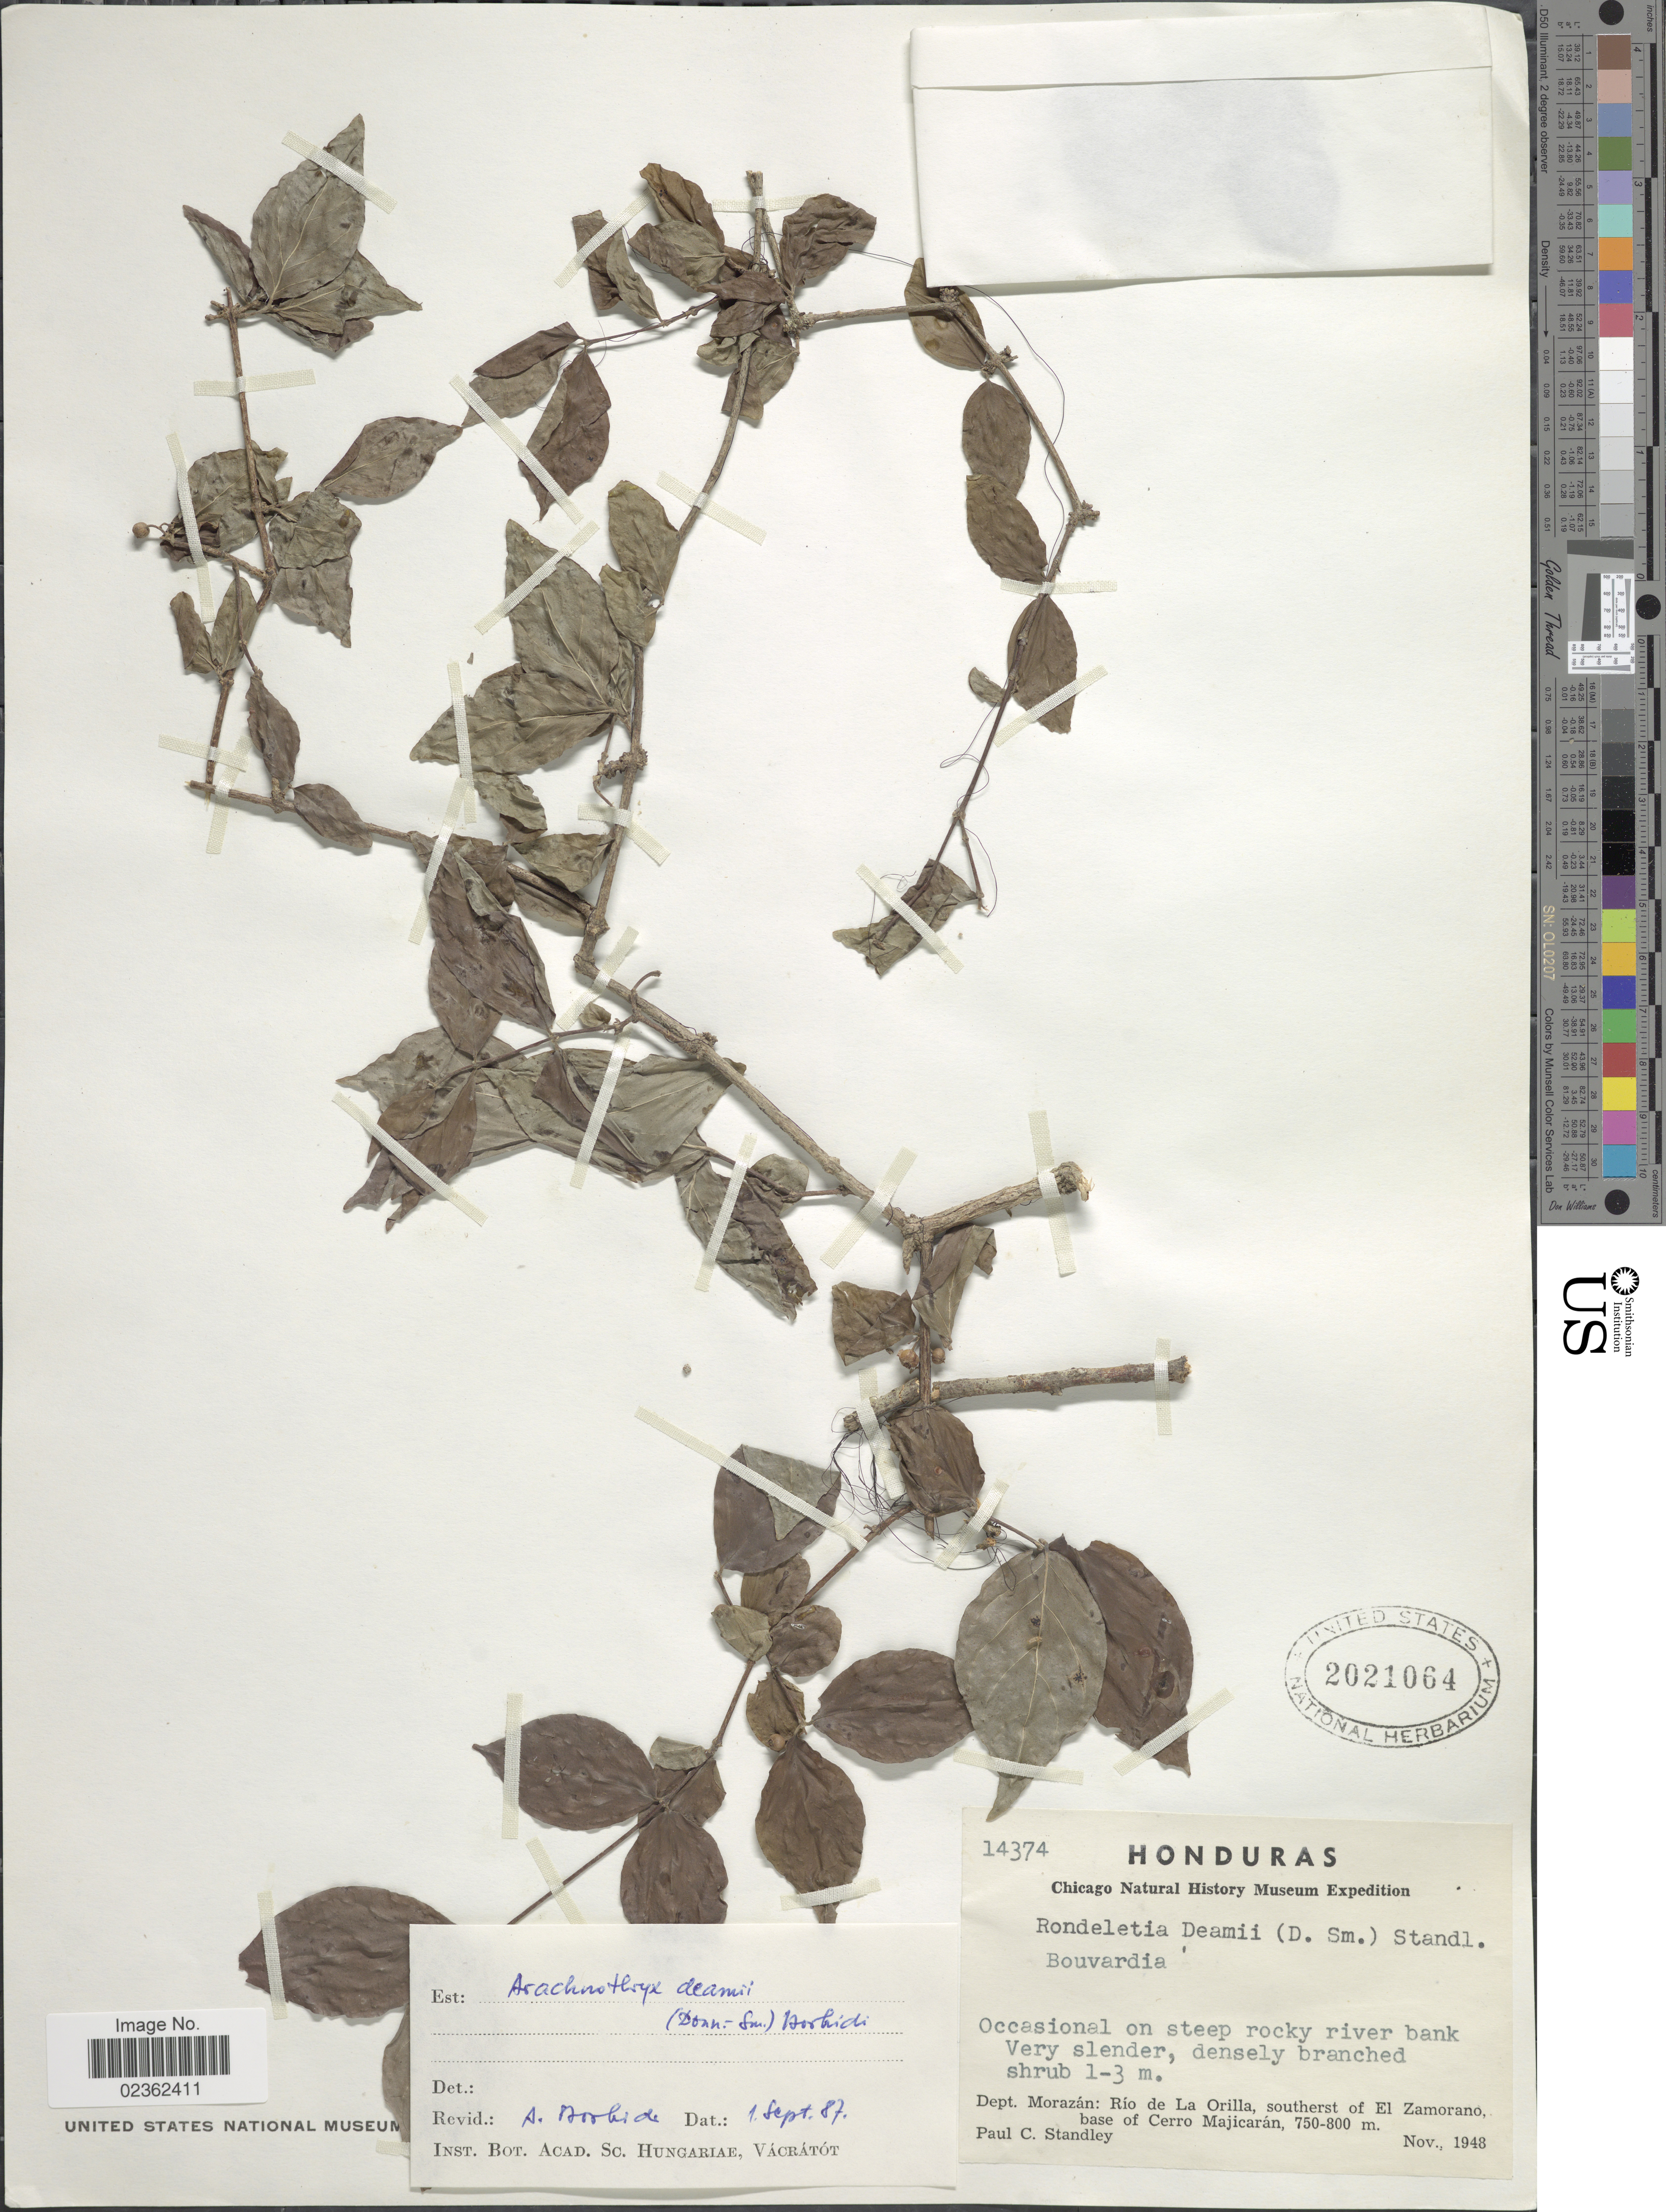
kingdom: Plantae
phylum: Tracheophyta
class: Magnoliopsida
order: Gentianales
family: Rubiaceae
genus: Arachnothryx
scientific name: Arachnothryx deamii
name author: (Donn. Sm.) Borhidi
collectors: P. C. Standley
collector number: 14374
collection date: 1948-11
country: Honduras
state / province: Fco. Morazán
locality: Rio de La Orilla, southwest of El Zamorano, base of Cerro Majicaran, occasional on steep rocky river bank.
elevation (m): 750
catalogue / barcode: US 2021064